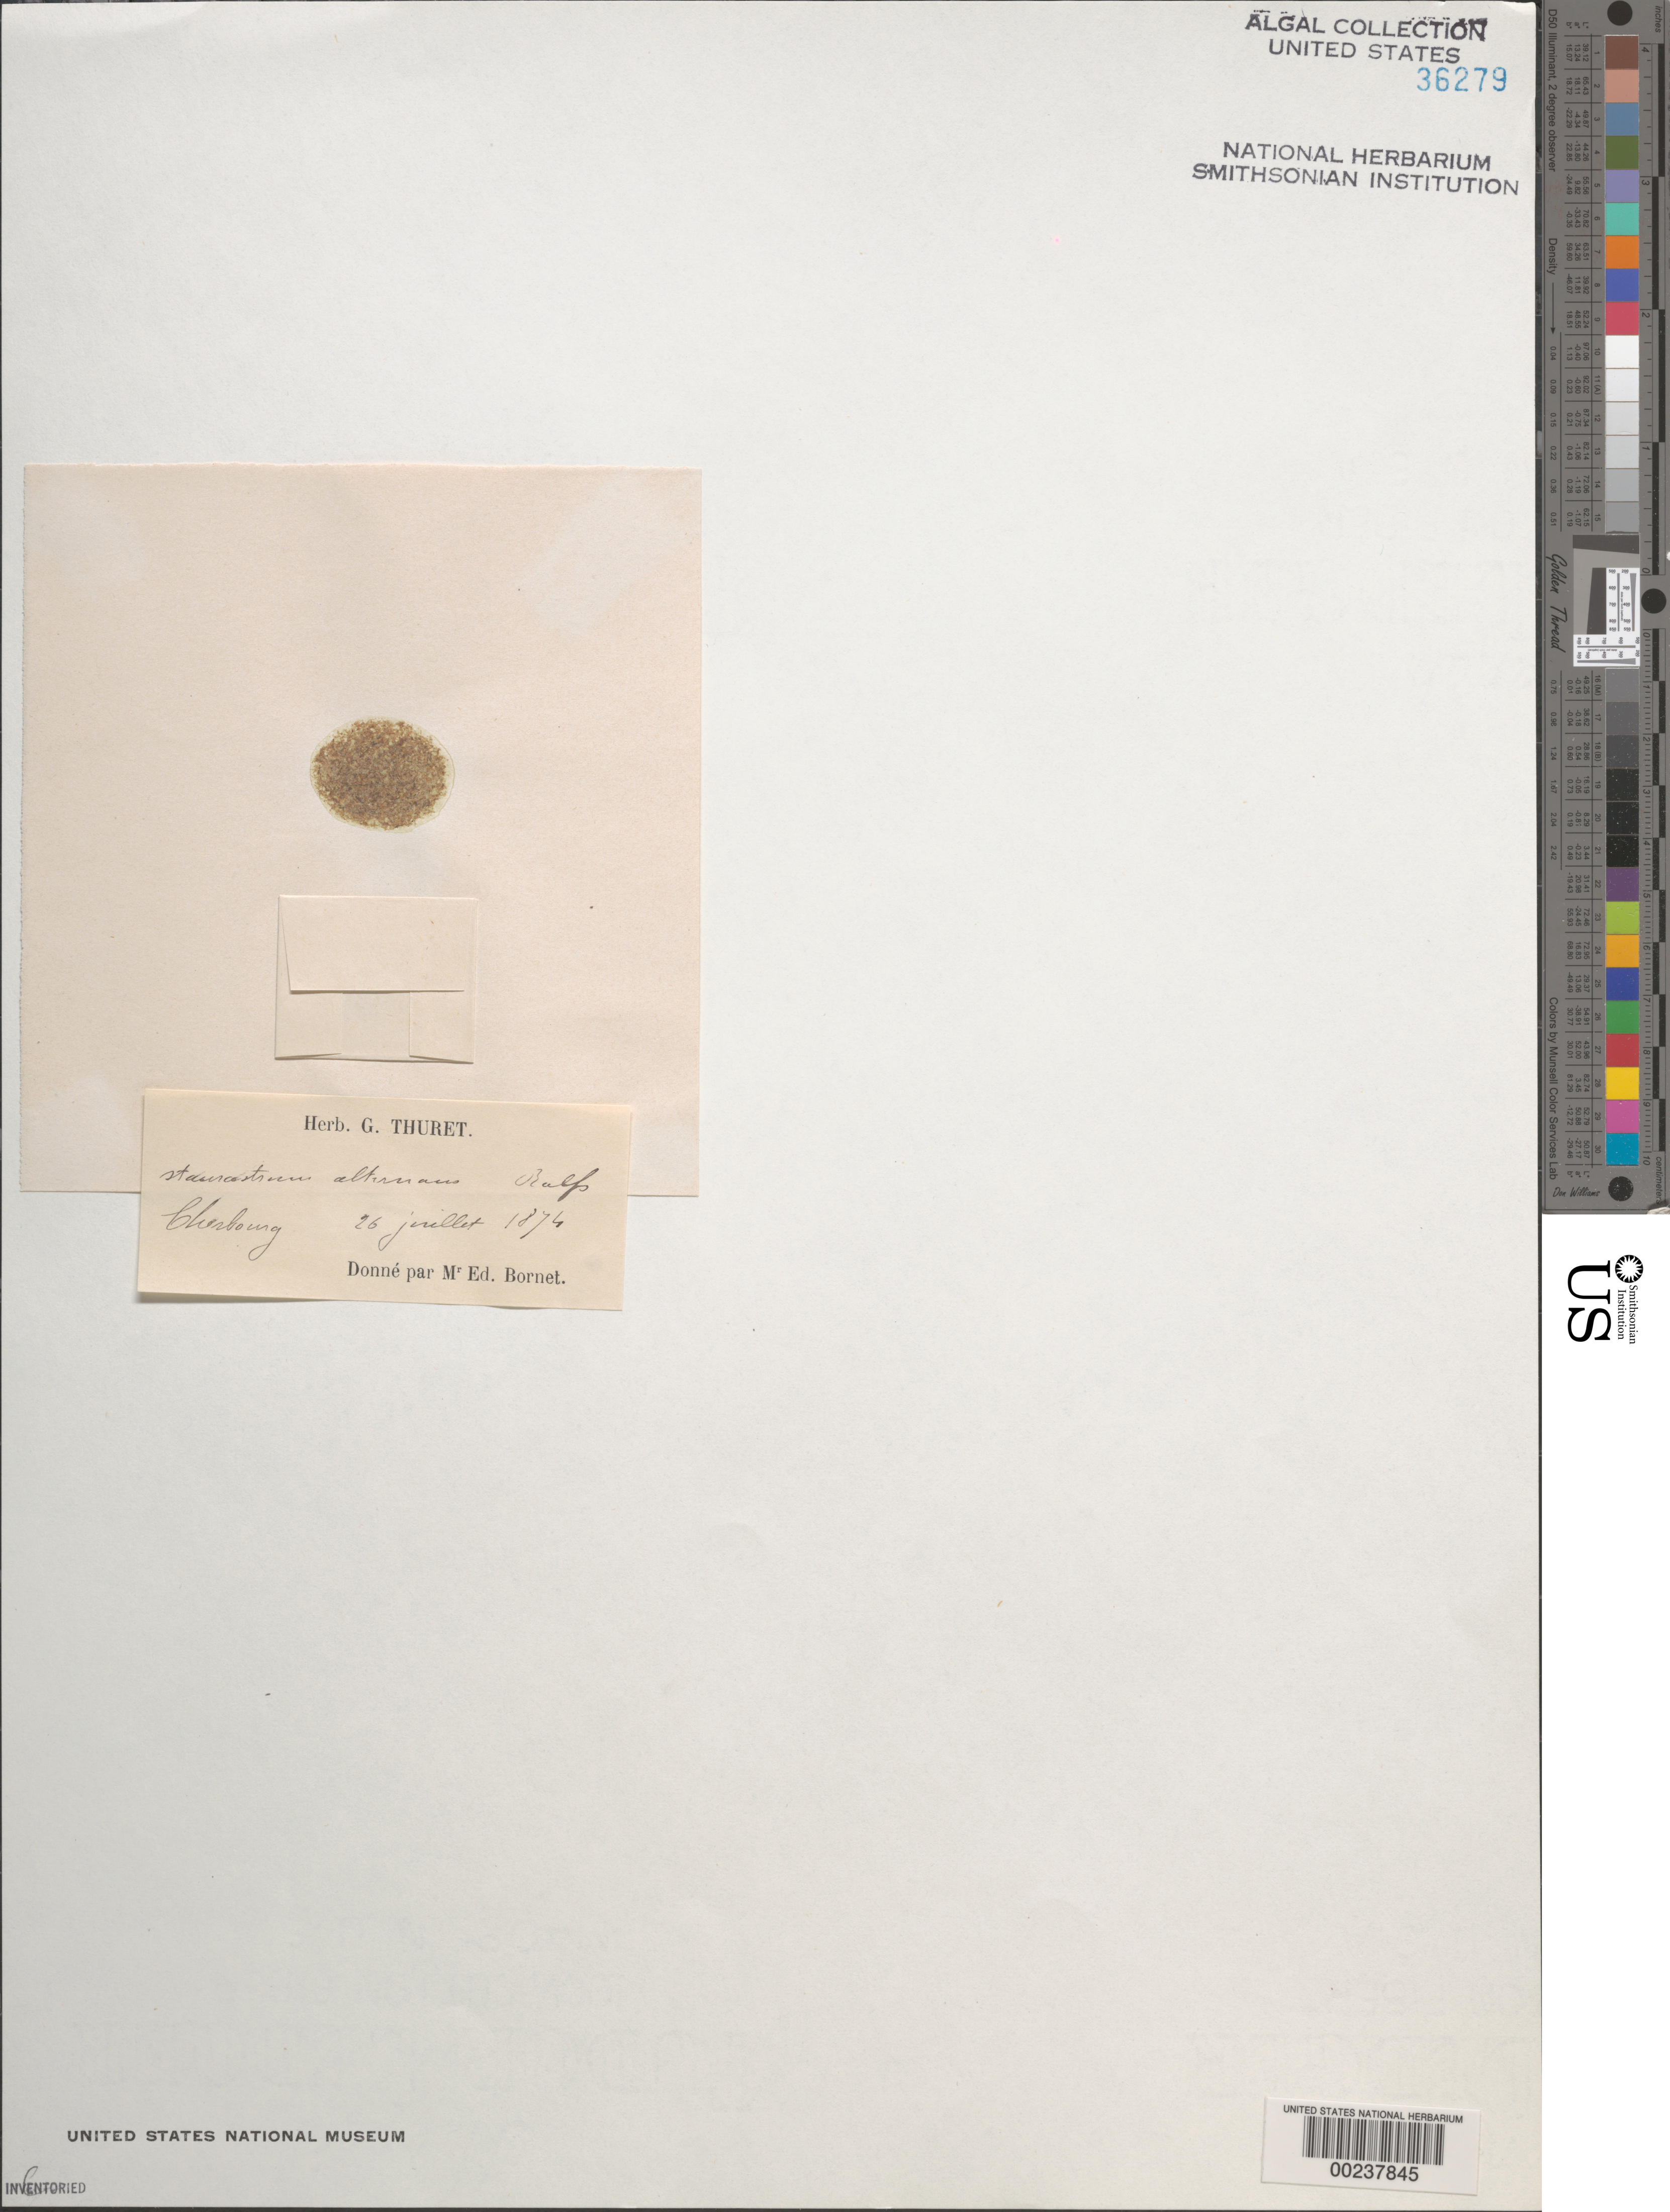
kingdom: Plantae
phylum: Charophyta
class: Zygnematophyceae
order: Zygnematales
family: Desmidiaceae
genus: Staurastrum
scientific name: Staurastrum alternans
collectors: Thuret, G. (herbarium)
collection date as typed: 26 Jul 1874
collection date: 1874-07-26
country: France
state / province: Normandie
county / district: Manche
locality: Cherbourg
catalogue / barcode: US 36279